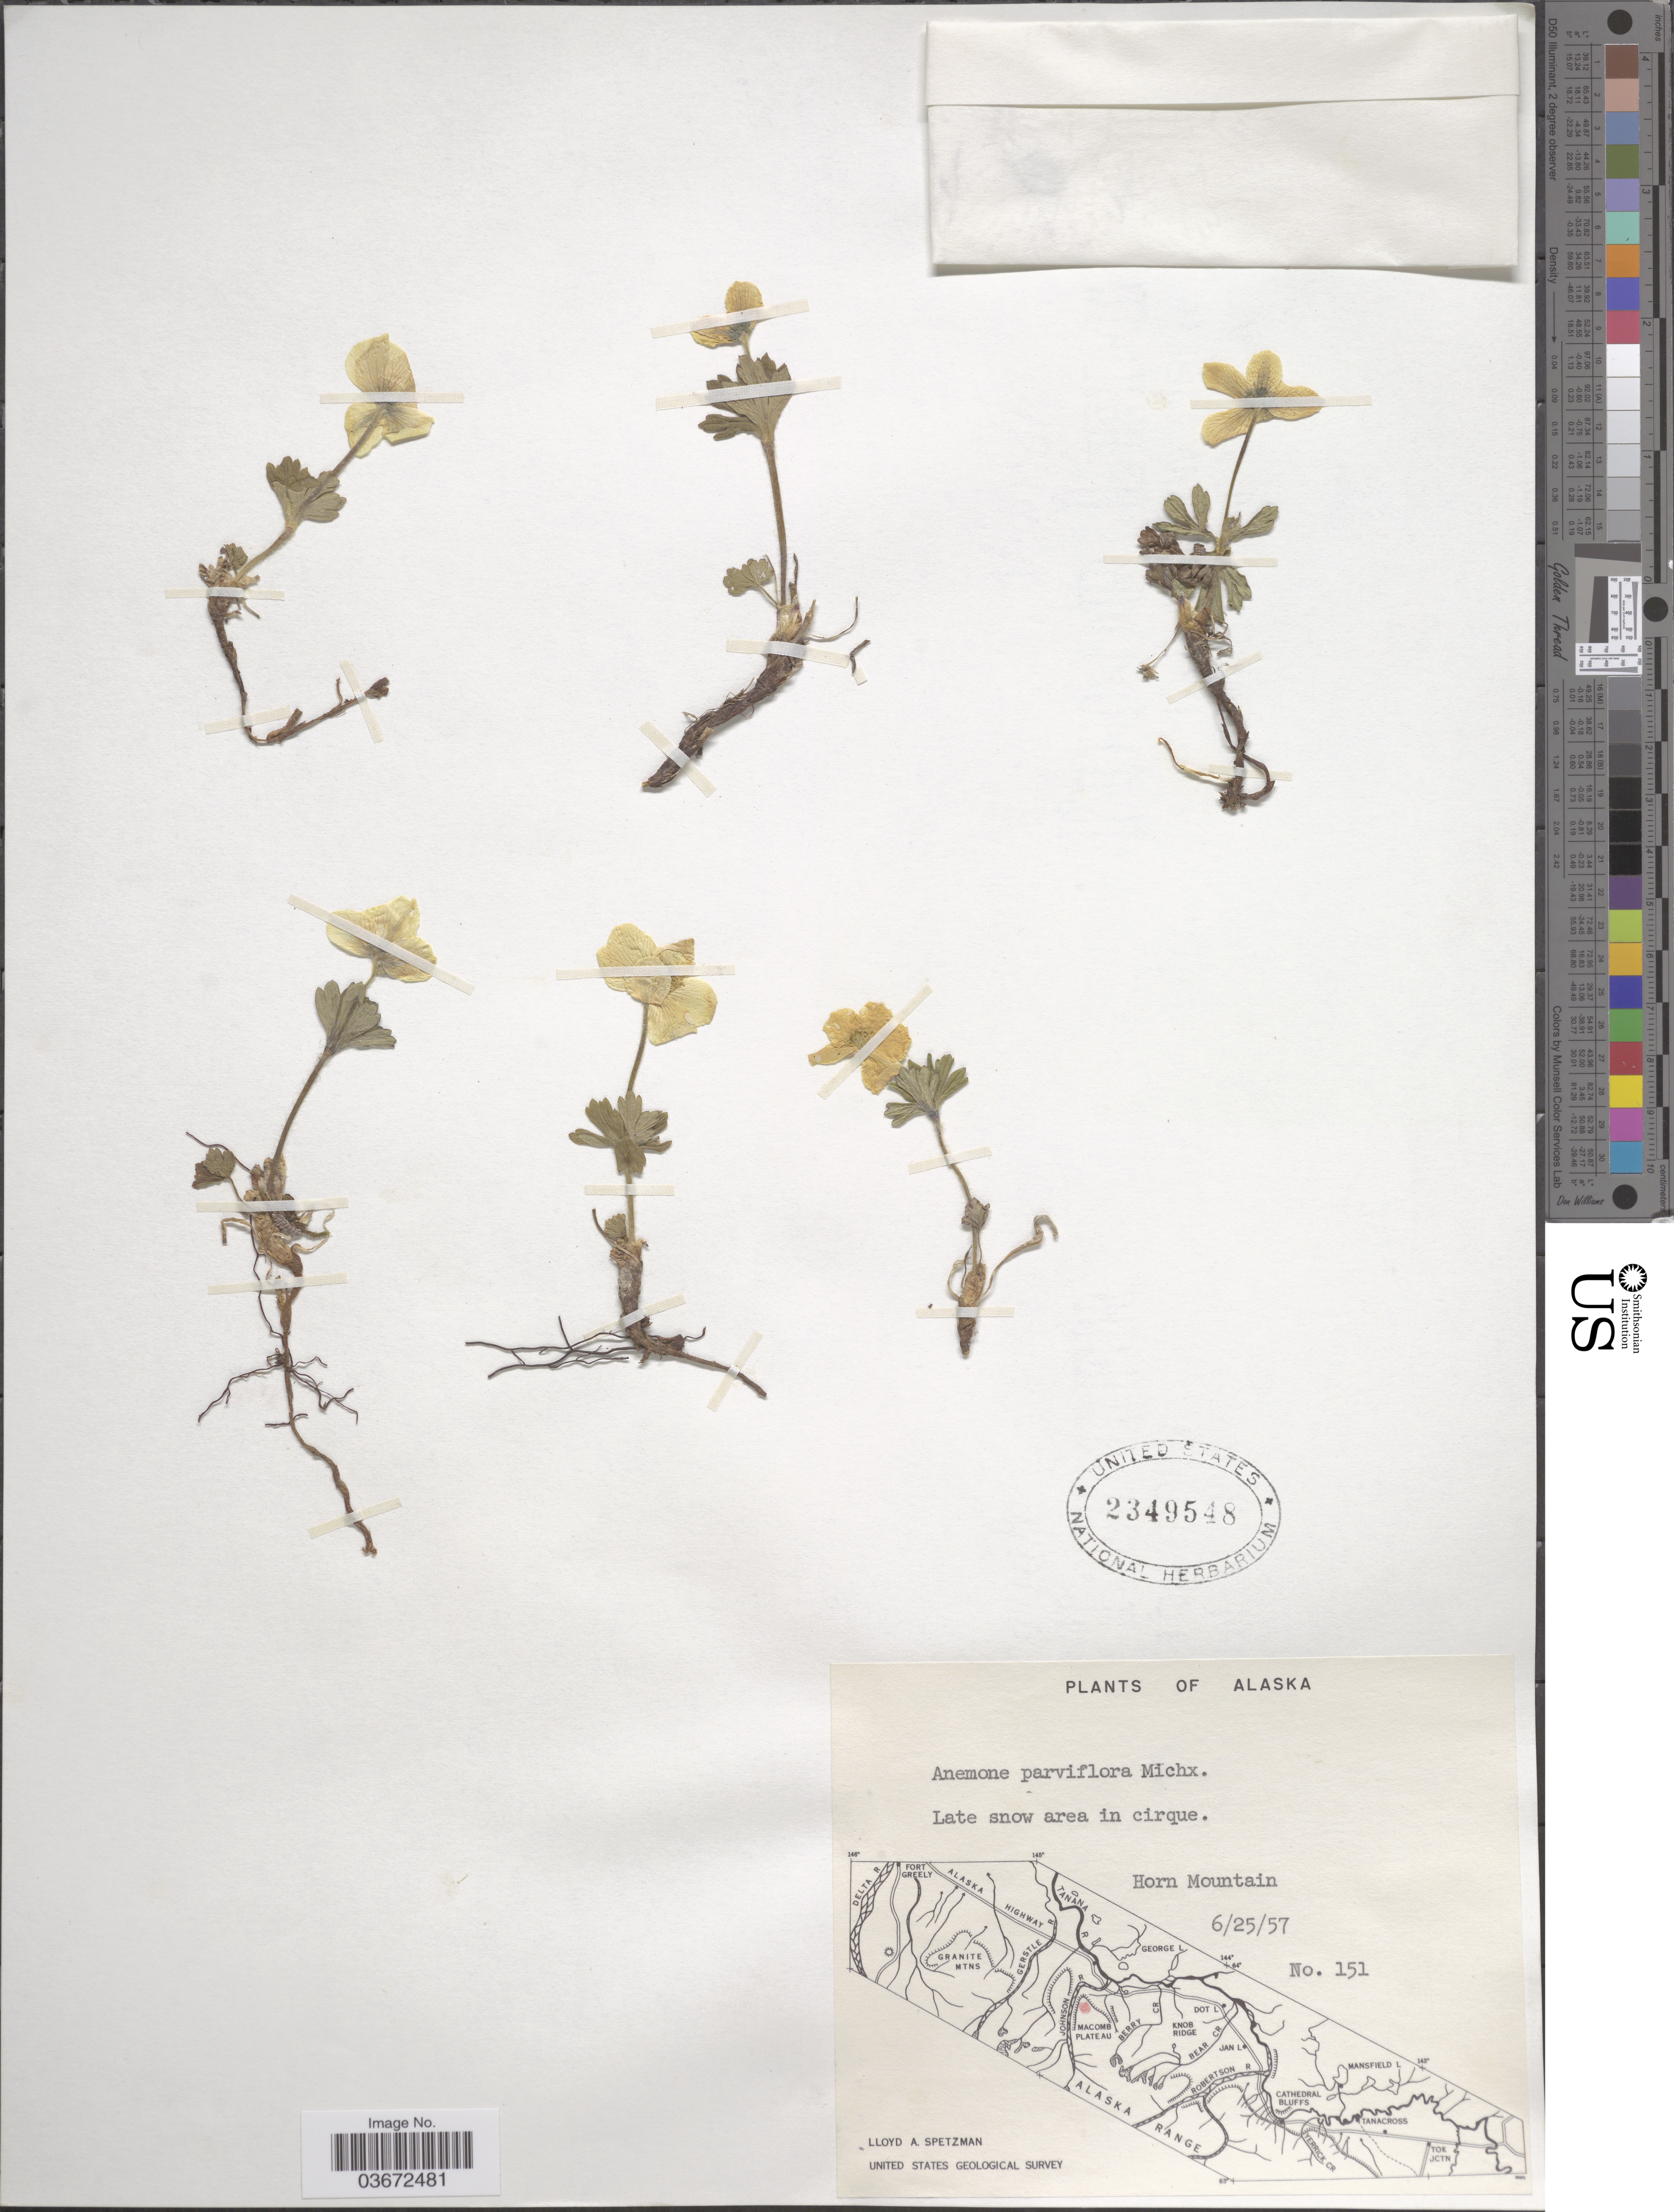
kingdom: Plantae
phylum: Tracheophyta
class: Magnoliopsida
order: Ranunculales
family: Ranunculaceae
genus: Anemone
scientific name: Anemone parviflora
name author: Michx.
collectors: L. Spetzman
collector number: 151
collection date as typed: Transcribed d/m/y: 25/6/57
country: United States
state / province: Alaska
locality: Horn Mountain.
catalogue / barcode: US 2349548